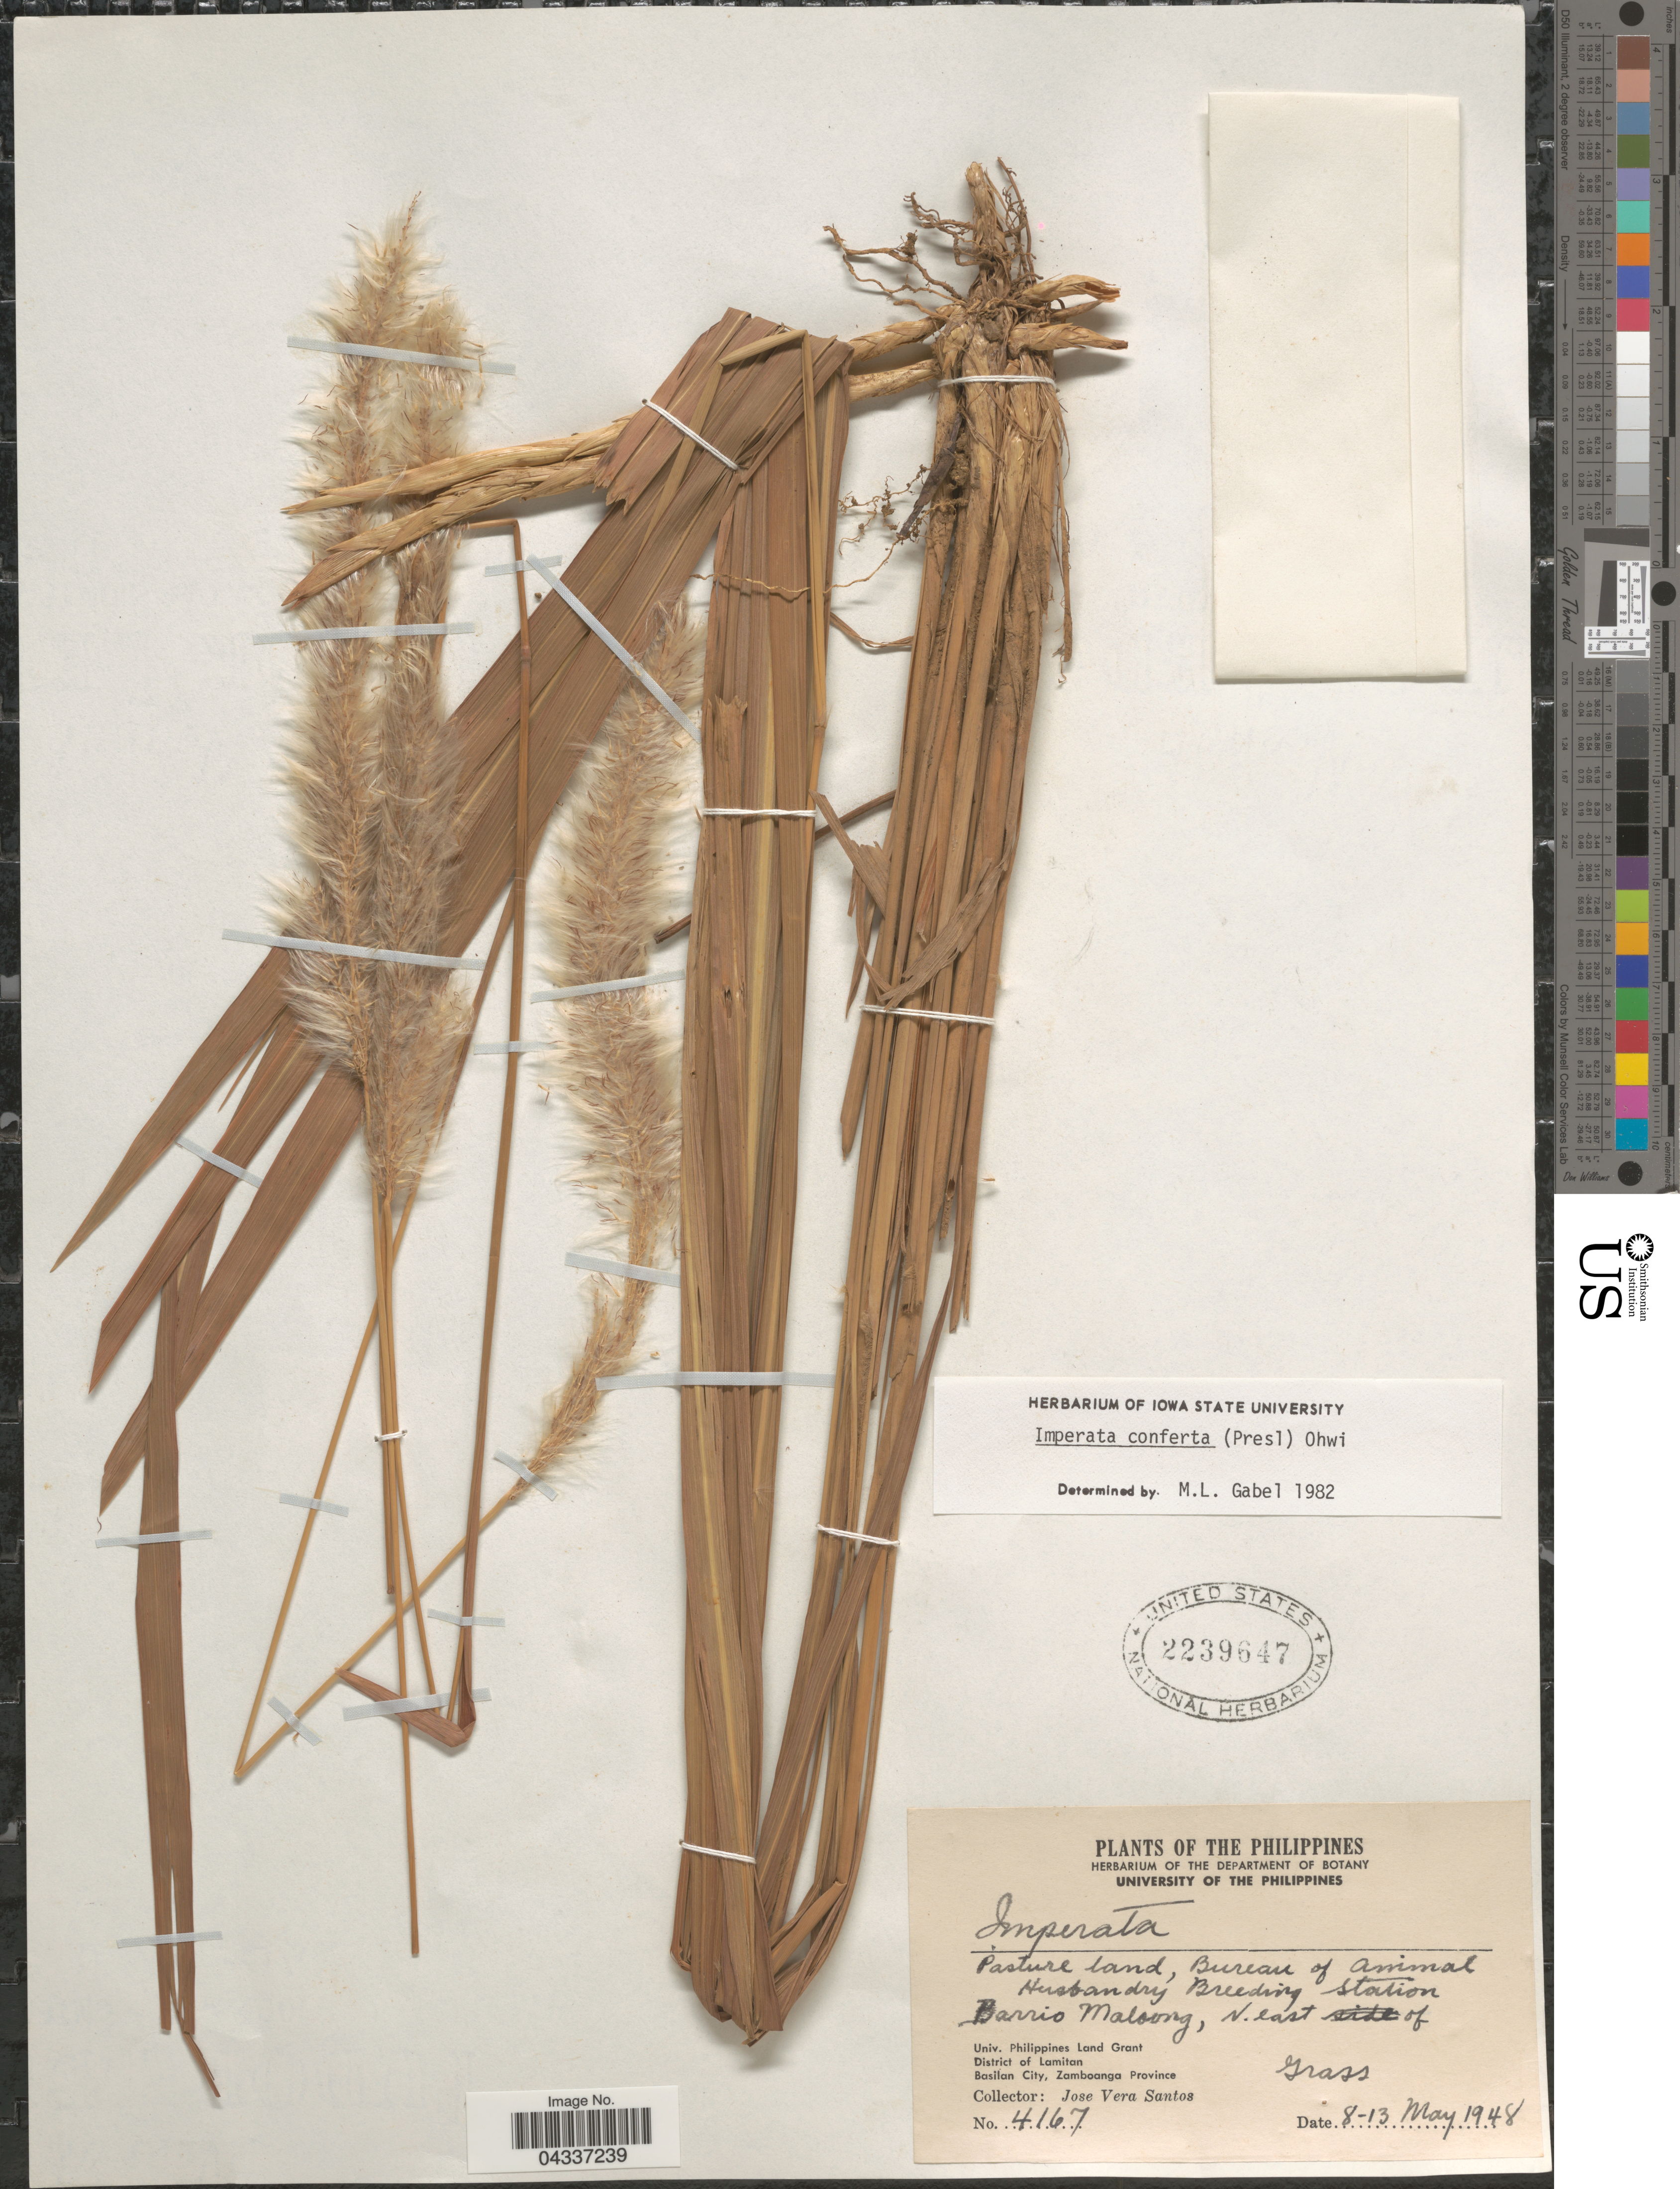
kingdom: Plantae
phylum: Tracheophyta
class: Liliopsida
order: Poales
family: Poaceae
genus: Imperata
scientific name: Imperata conferta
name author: (J. Presl) Ohwi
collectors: J. V. Santos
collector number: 4167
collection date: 1948-05-08/1948-05-13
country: Philippines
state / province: Muslim Mindanao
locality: Bureau of Animal Husbandry Breeding Station. Barrio Maloong, N.east of Univ. Philippines Land Grant. District of Lamitan. Basilan City, Zamboanga Province.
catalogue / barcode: US 2239647